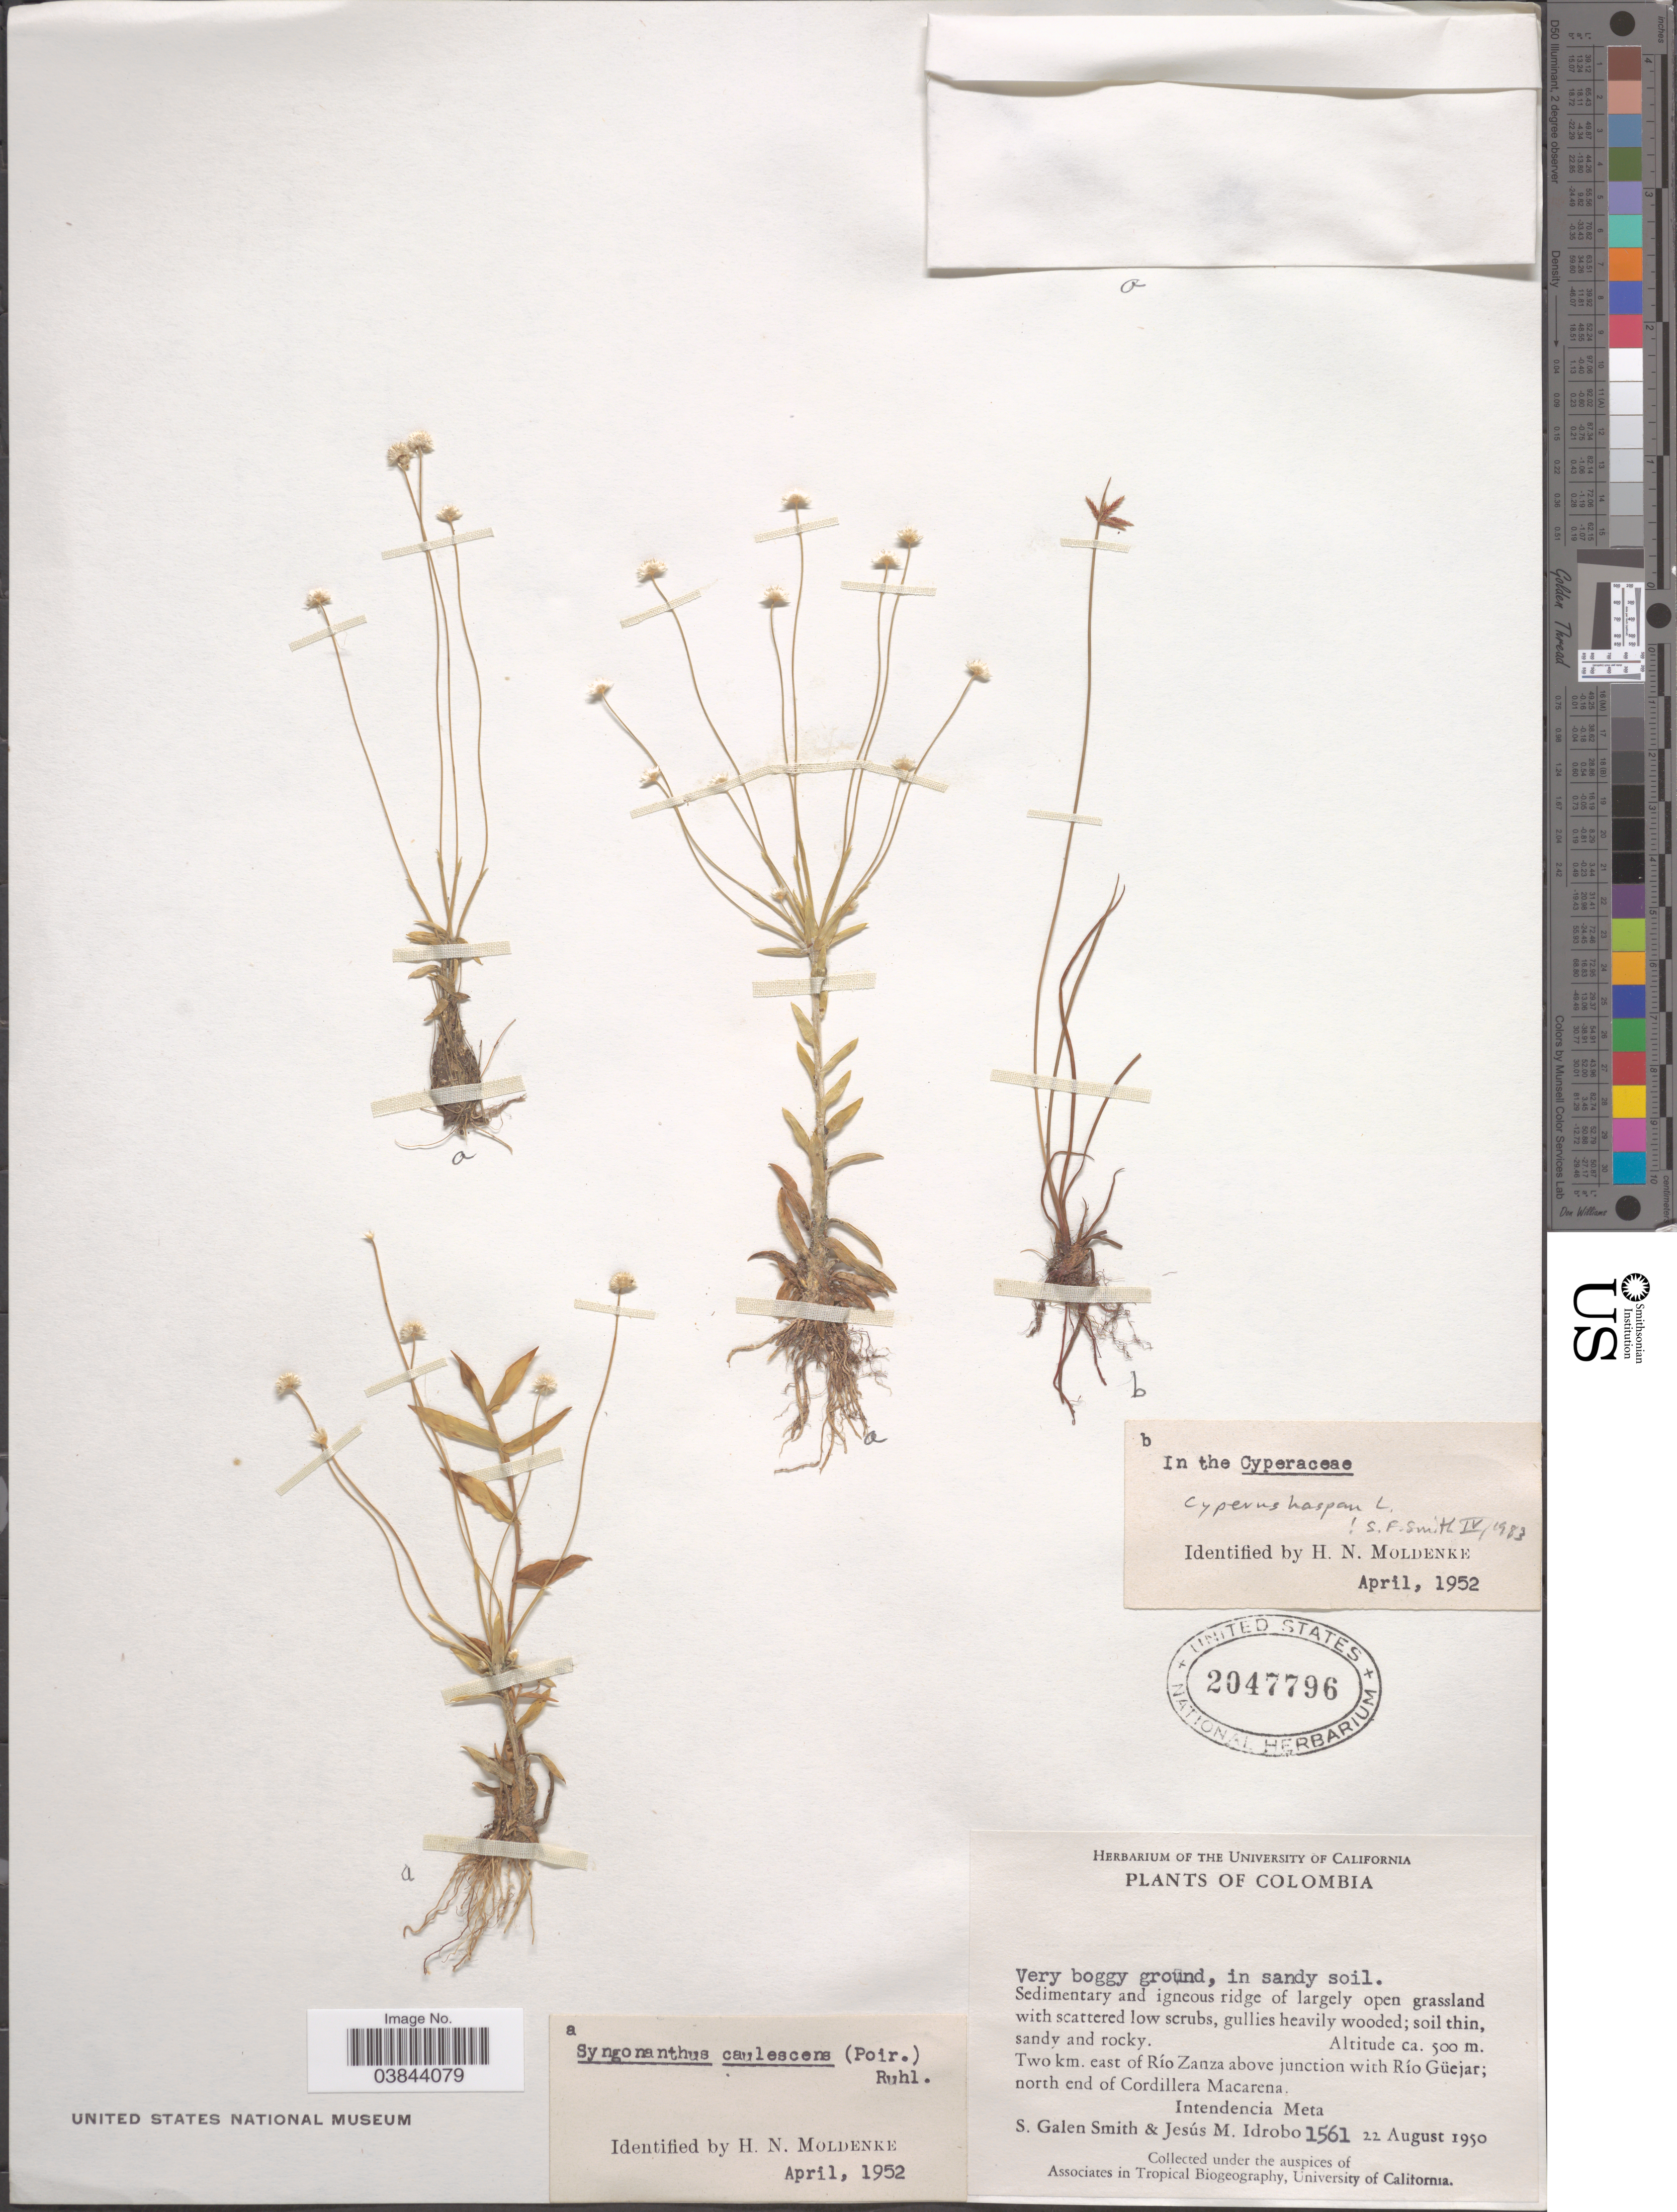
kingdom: Plantae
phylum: Tracheophyta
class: Liliopsida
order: Poales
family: Eriocaulaceae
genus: Syngonanthus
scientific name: Syngonanthus caulescens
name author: (Poir.) Ruhland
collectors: S. G. Smith & J. M. Idrobo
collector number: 1561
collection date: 1950-08-22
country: Colombia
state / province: Meta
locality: Two km. east of Río Zanza above junction with Río Güejar; north end of Cordillera Macarena, Intendencia Meta.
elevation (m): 500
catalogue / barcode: US 2047796